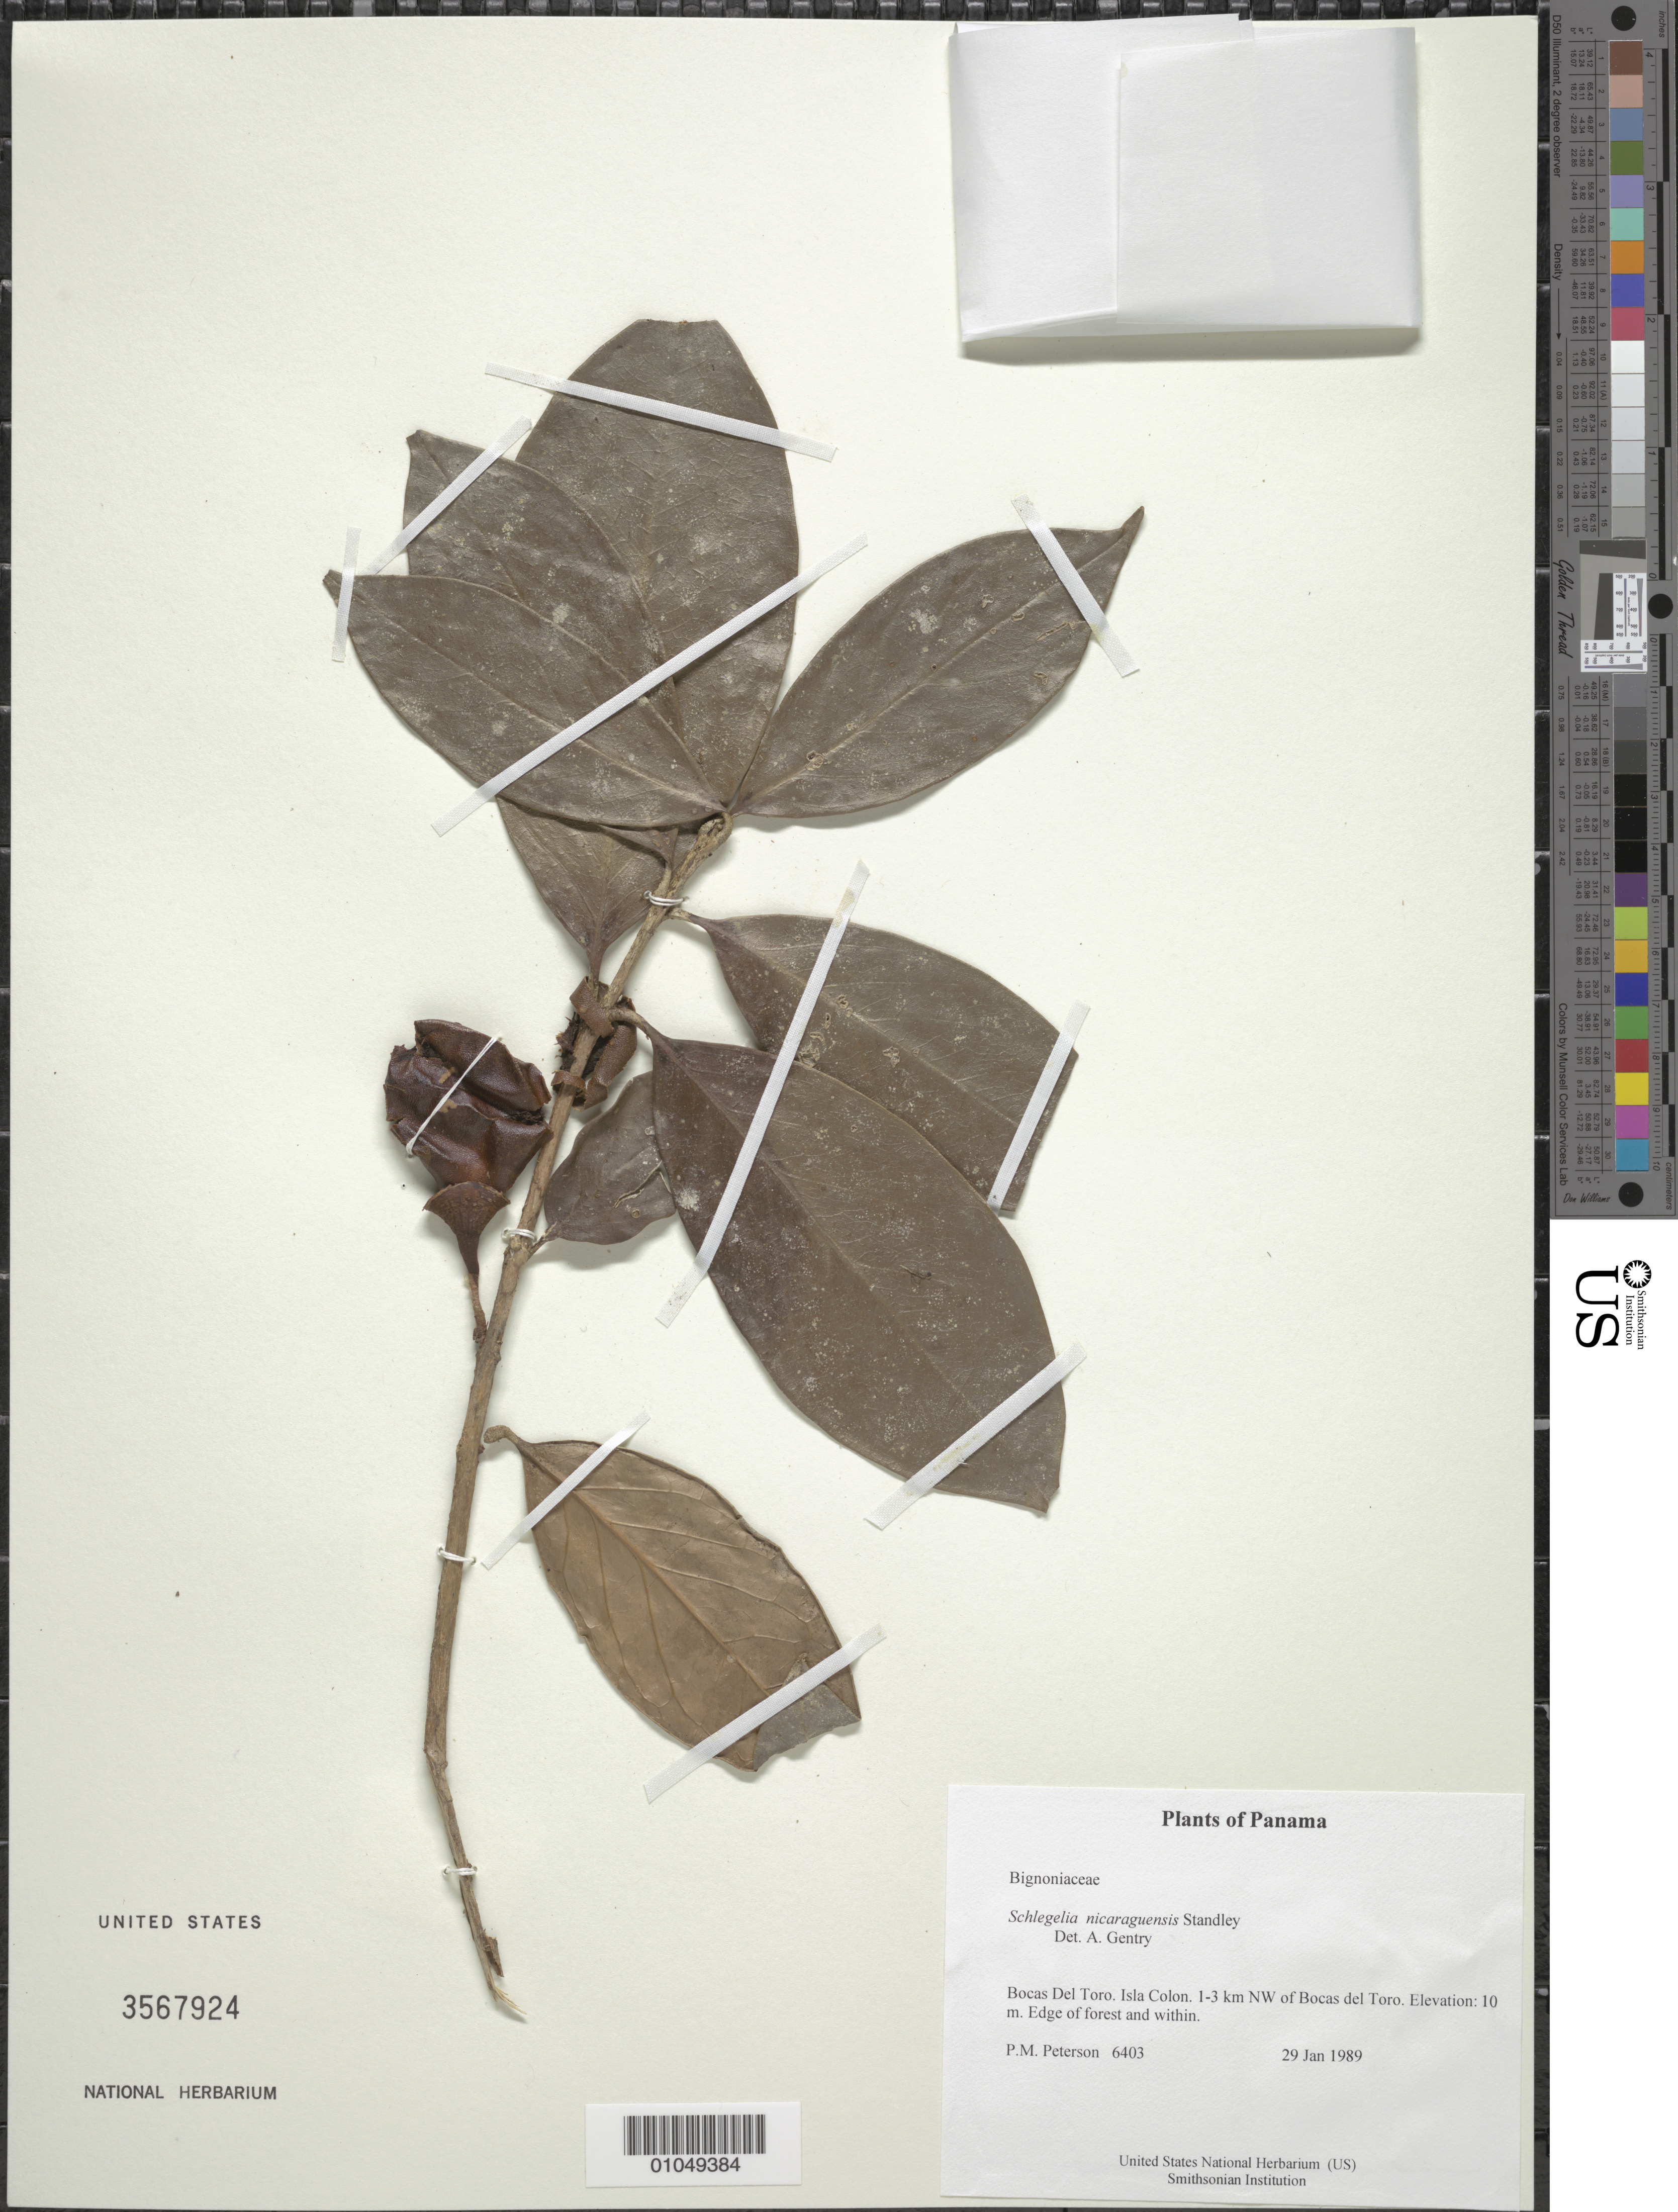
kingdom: Plantae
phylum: Tracheophyta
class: Magnoliopsida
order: Lamiales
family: Schlegeliaceae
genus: Schlegelia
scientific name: Schlegelia nicaraguensis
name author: Standl.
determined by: Gentry, A. H.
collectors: P. M. Peterson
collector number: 06403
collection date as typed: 29 Jan 1989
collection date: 1989-01-29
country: Panama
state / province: Bocas del Toro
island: Colón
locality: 1-3 km NW of Bocas del Toro.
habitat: Edge of forest and within.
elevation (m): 10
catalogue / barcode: US 3567924